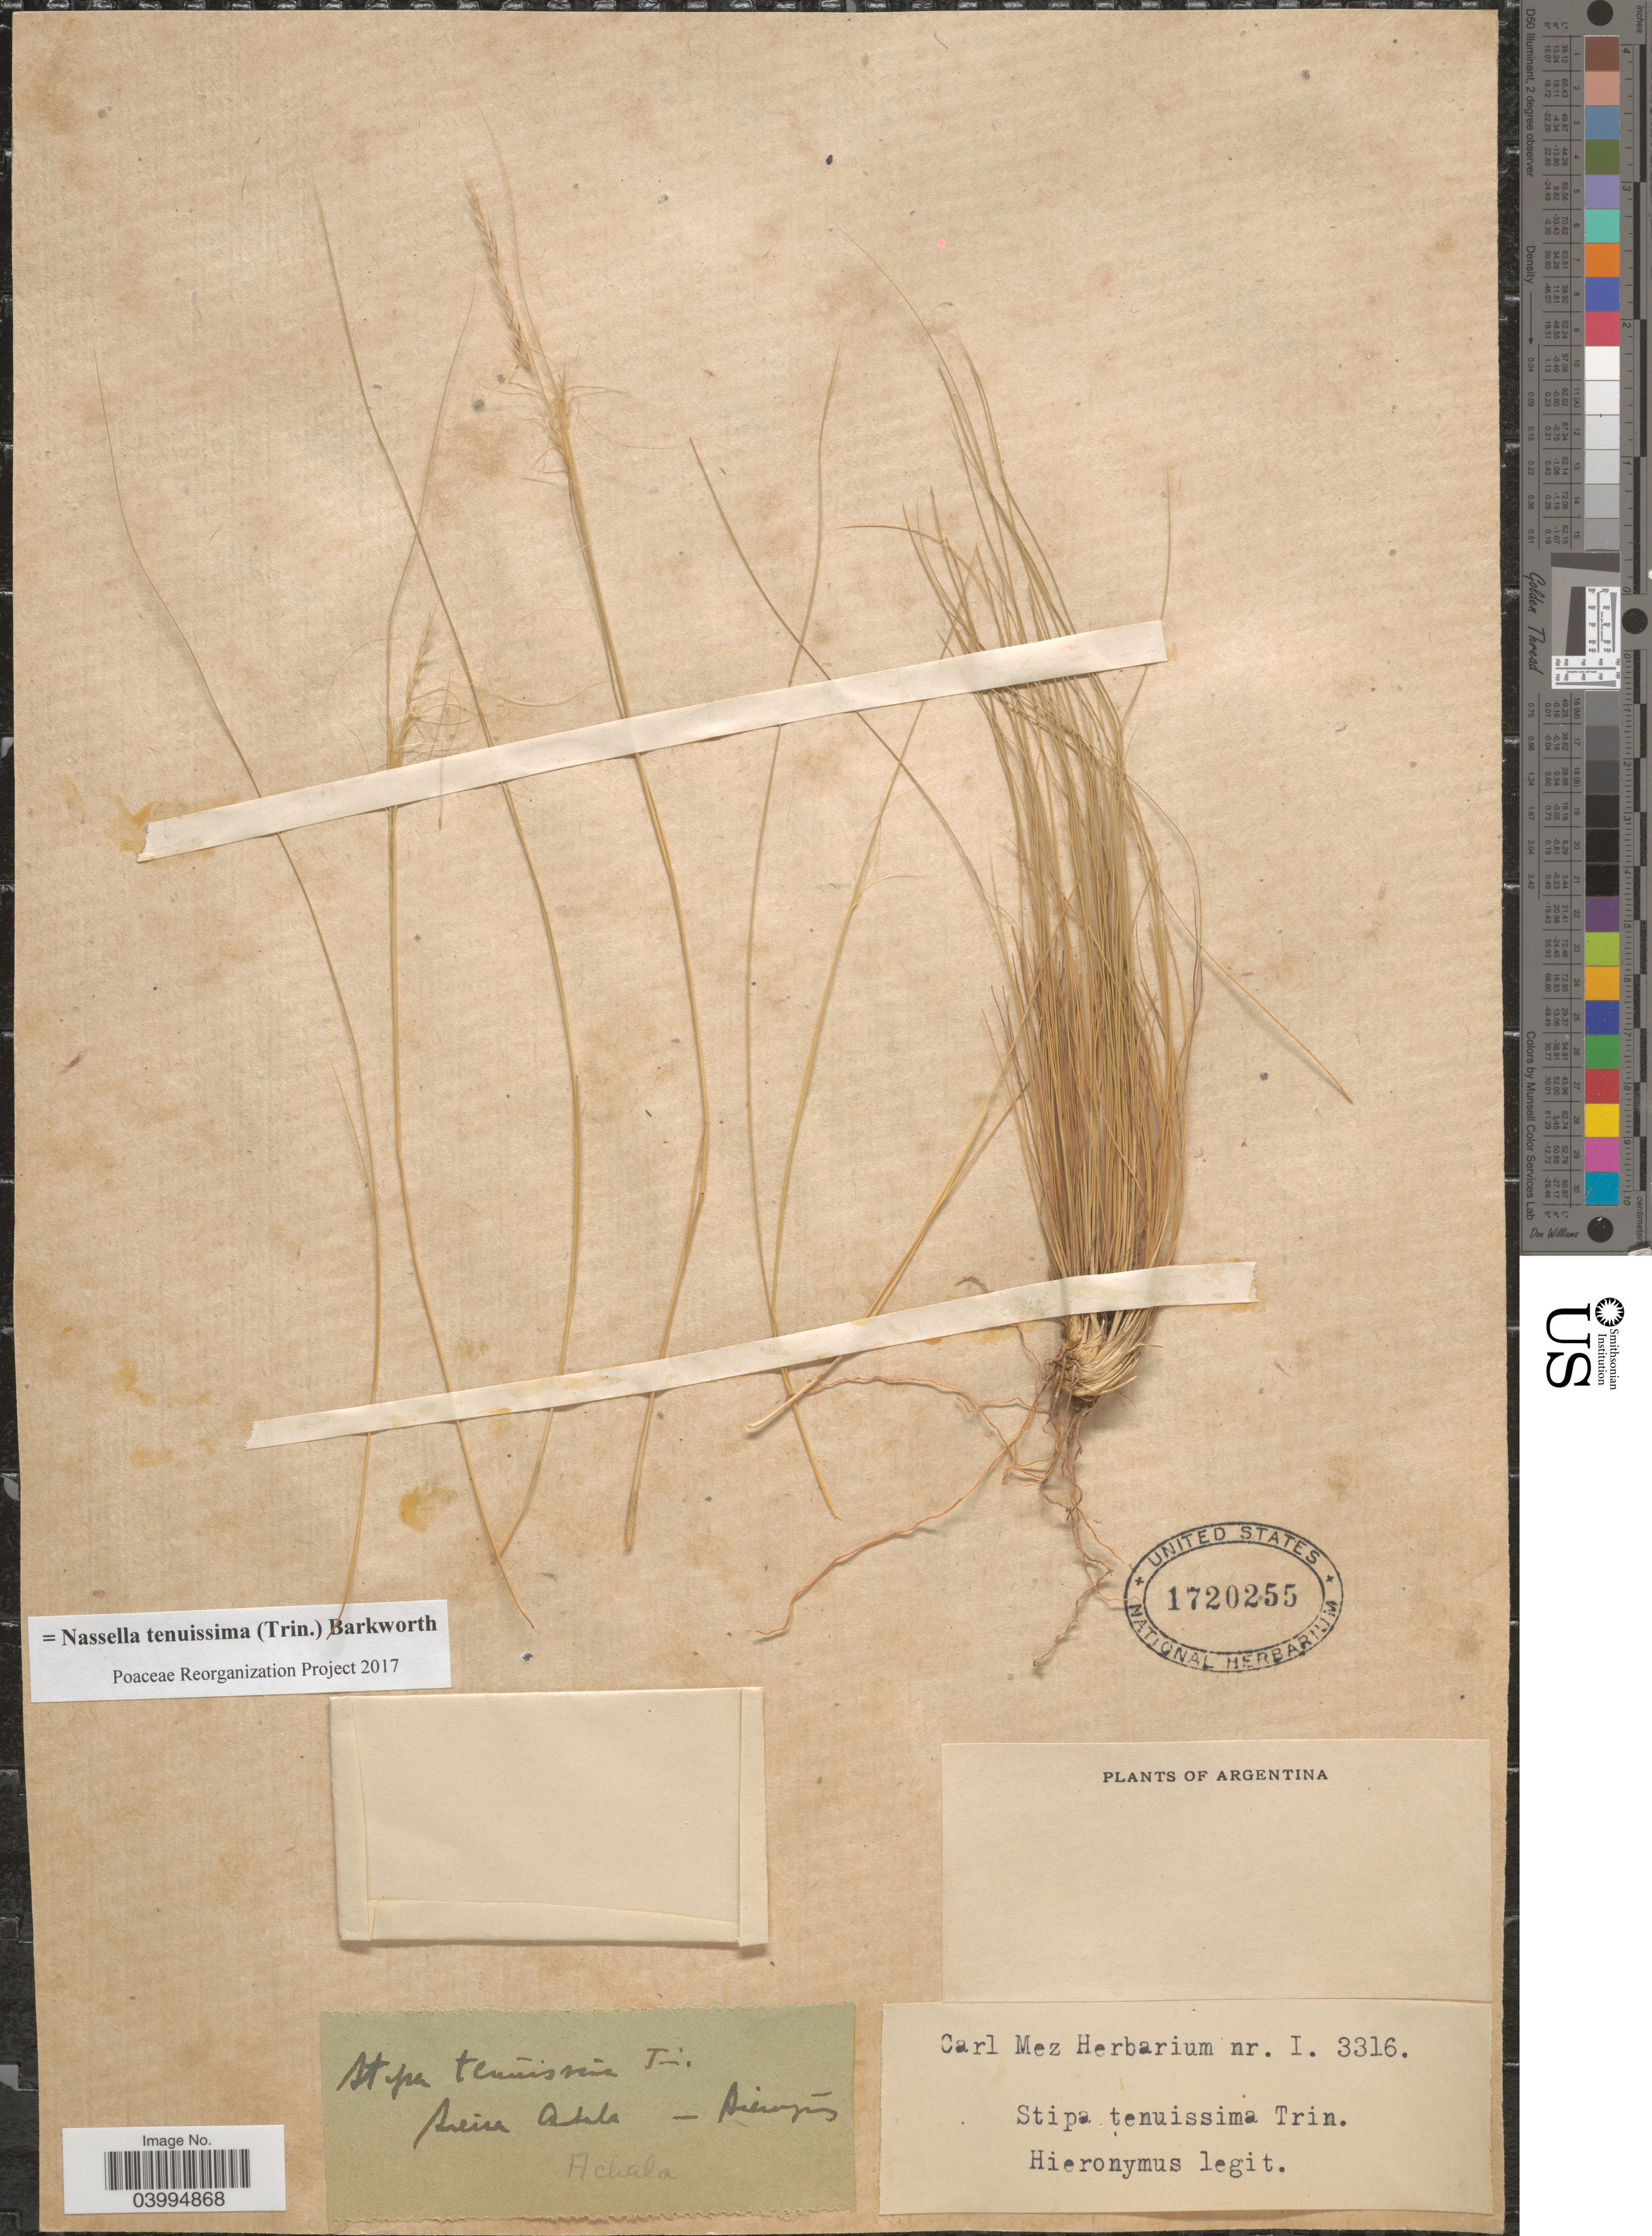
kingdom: Plantae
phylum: Tracheophyta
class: Liliopsida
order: Poales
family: Poaceae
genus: Nassella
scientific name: Nassella tenuissima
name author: (Trin.) Barkworth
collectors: -. Hieronymus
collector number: I 3316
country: Argentina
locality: Sierra Achala.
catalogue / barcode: US 1720255